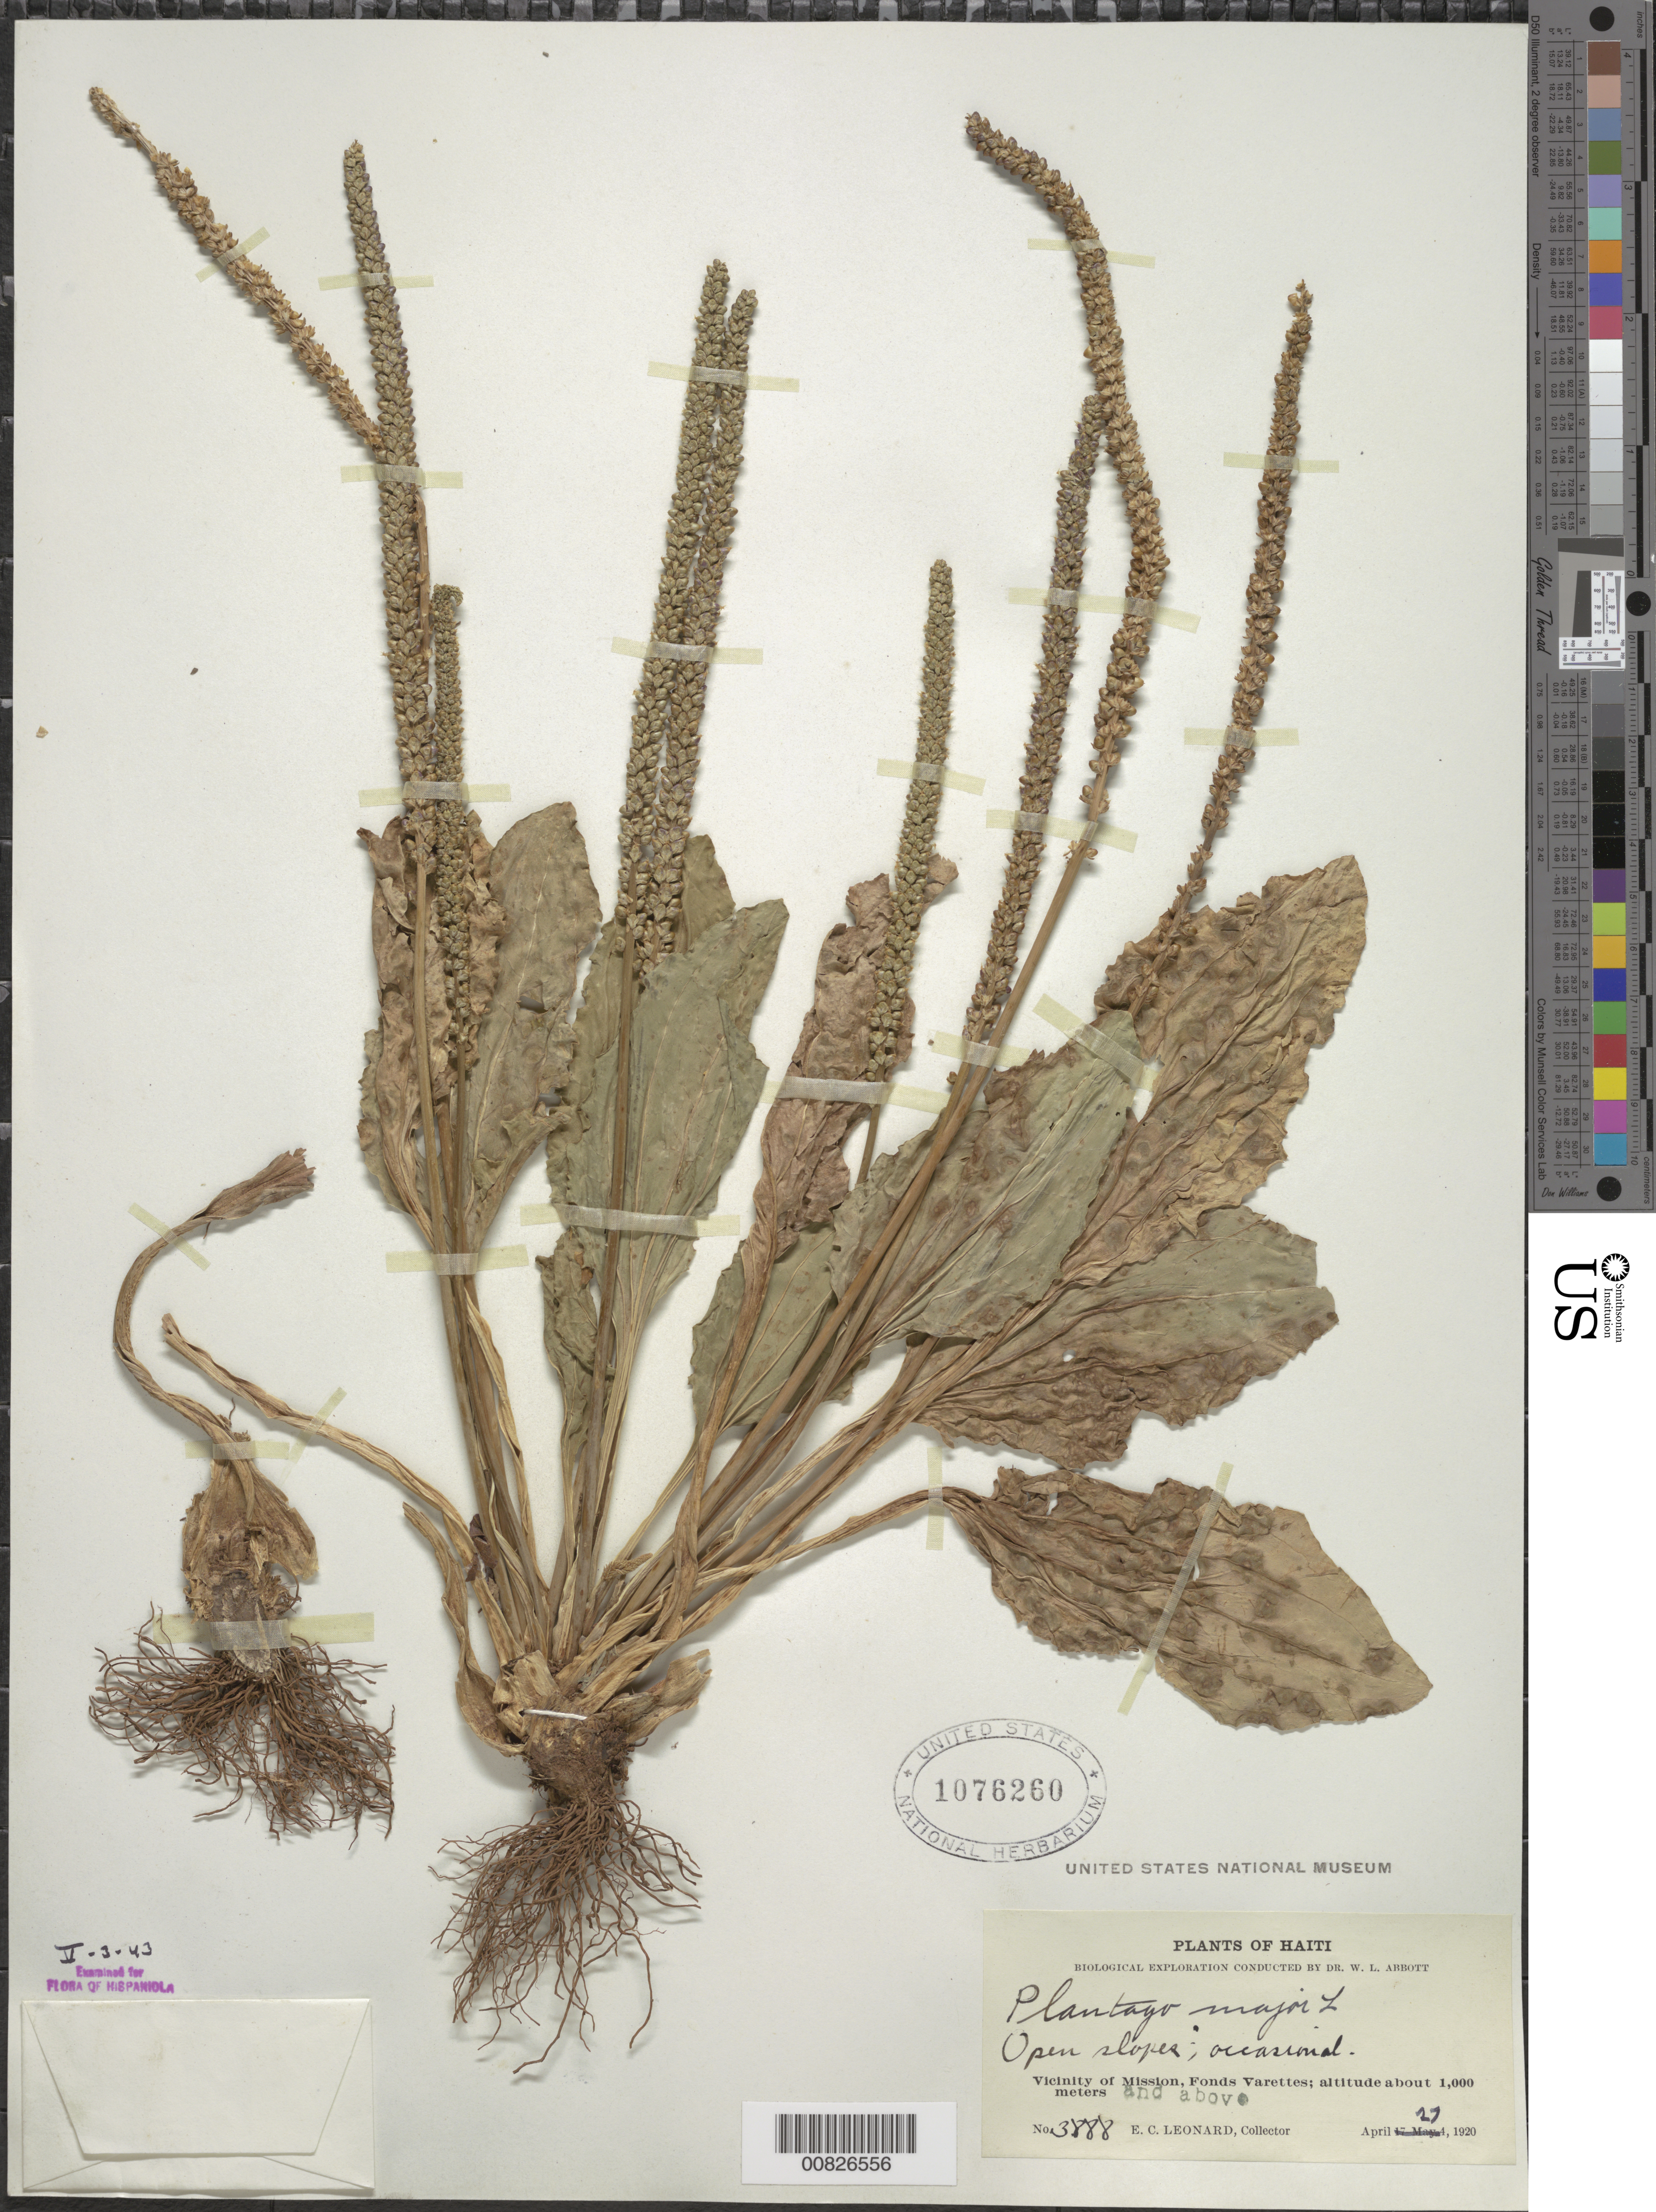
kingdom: Plantae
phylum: Tracheophyta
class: Magnoliopsida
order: Lamiales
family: Plantaginaceae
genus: Plantago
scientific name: Plantago major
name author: L.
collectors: E. C. Leonard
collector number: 3888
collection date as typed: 27 Apr 1920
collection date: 1920-04-27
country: Haiti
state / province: Ouest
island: Hispaniola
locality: Vicinity of Mission, Fond Verrettes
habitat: Open slopes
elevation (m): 1000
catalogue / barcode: US 1076260